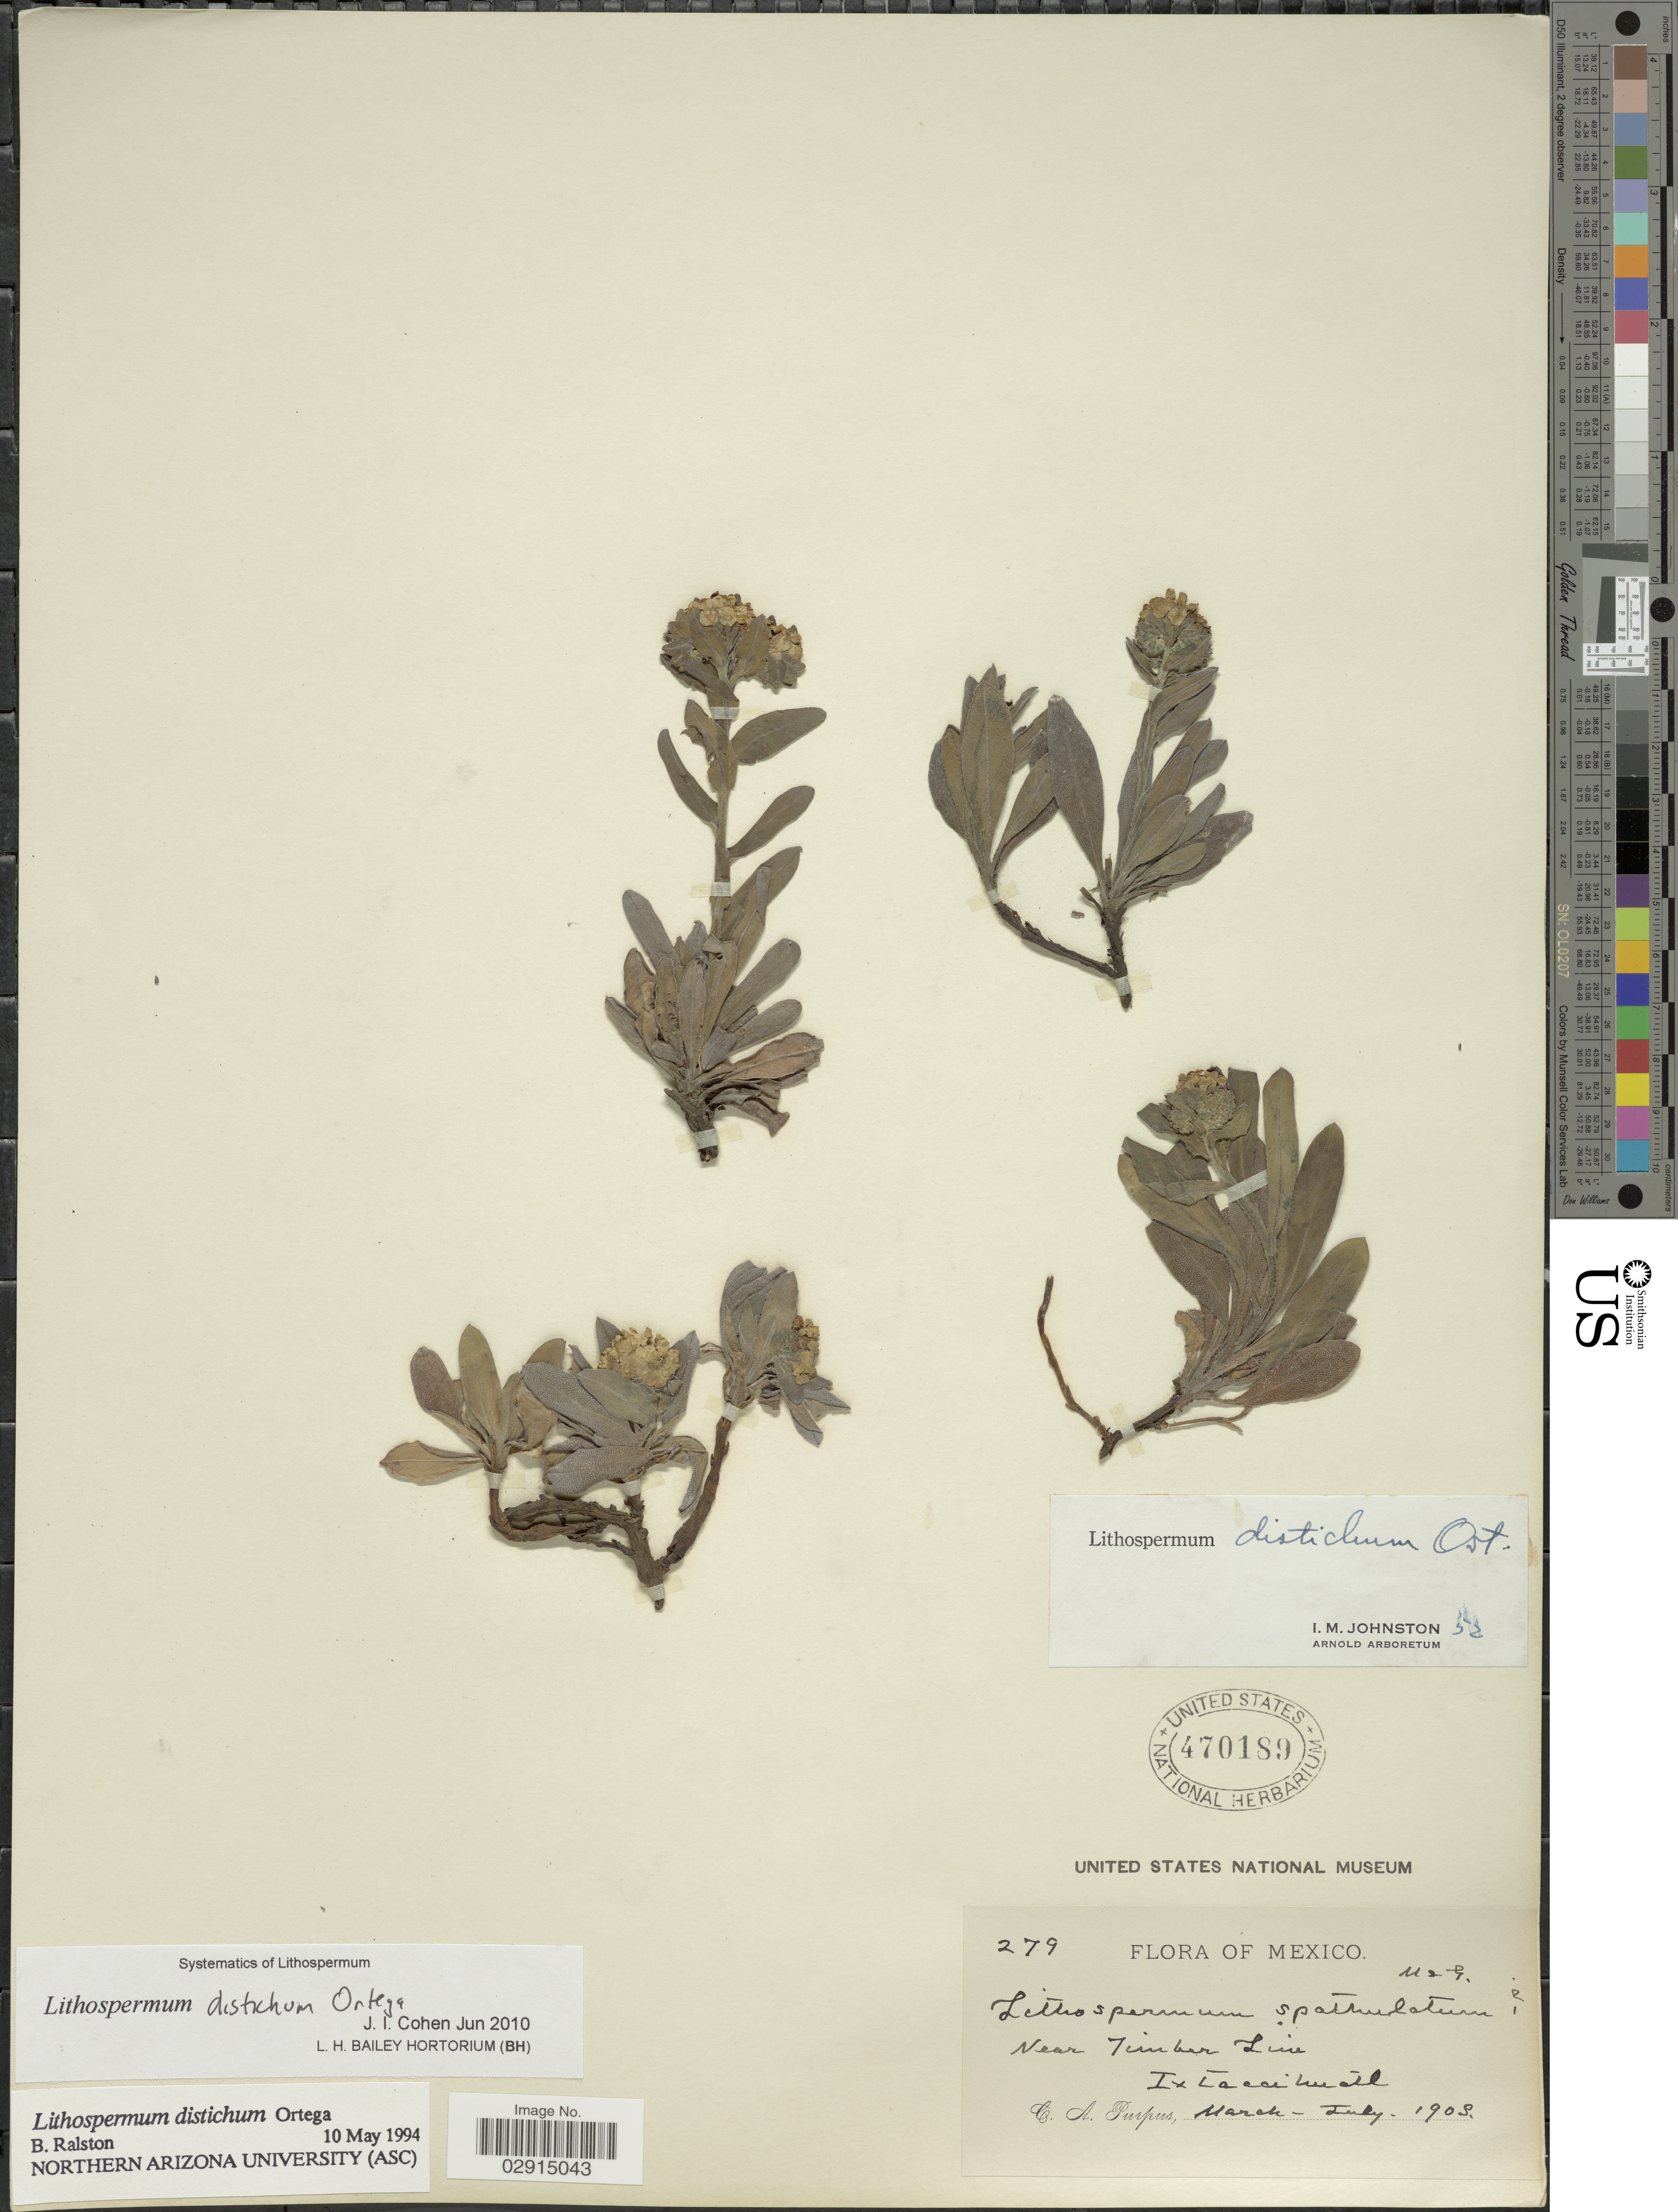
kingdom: Plantae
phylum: Tracheophyta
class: Magnoliopsida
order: Boraginales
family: Boraginaceae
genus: Lithospermum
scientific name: Lithospermum distichum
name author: Ortega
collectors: C. A. Purpus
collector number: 279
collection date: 1903-03/1903-07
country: Mexico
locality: Near Timber Line. Ixtaccihuatl.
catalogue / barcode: US 470189